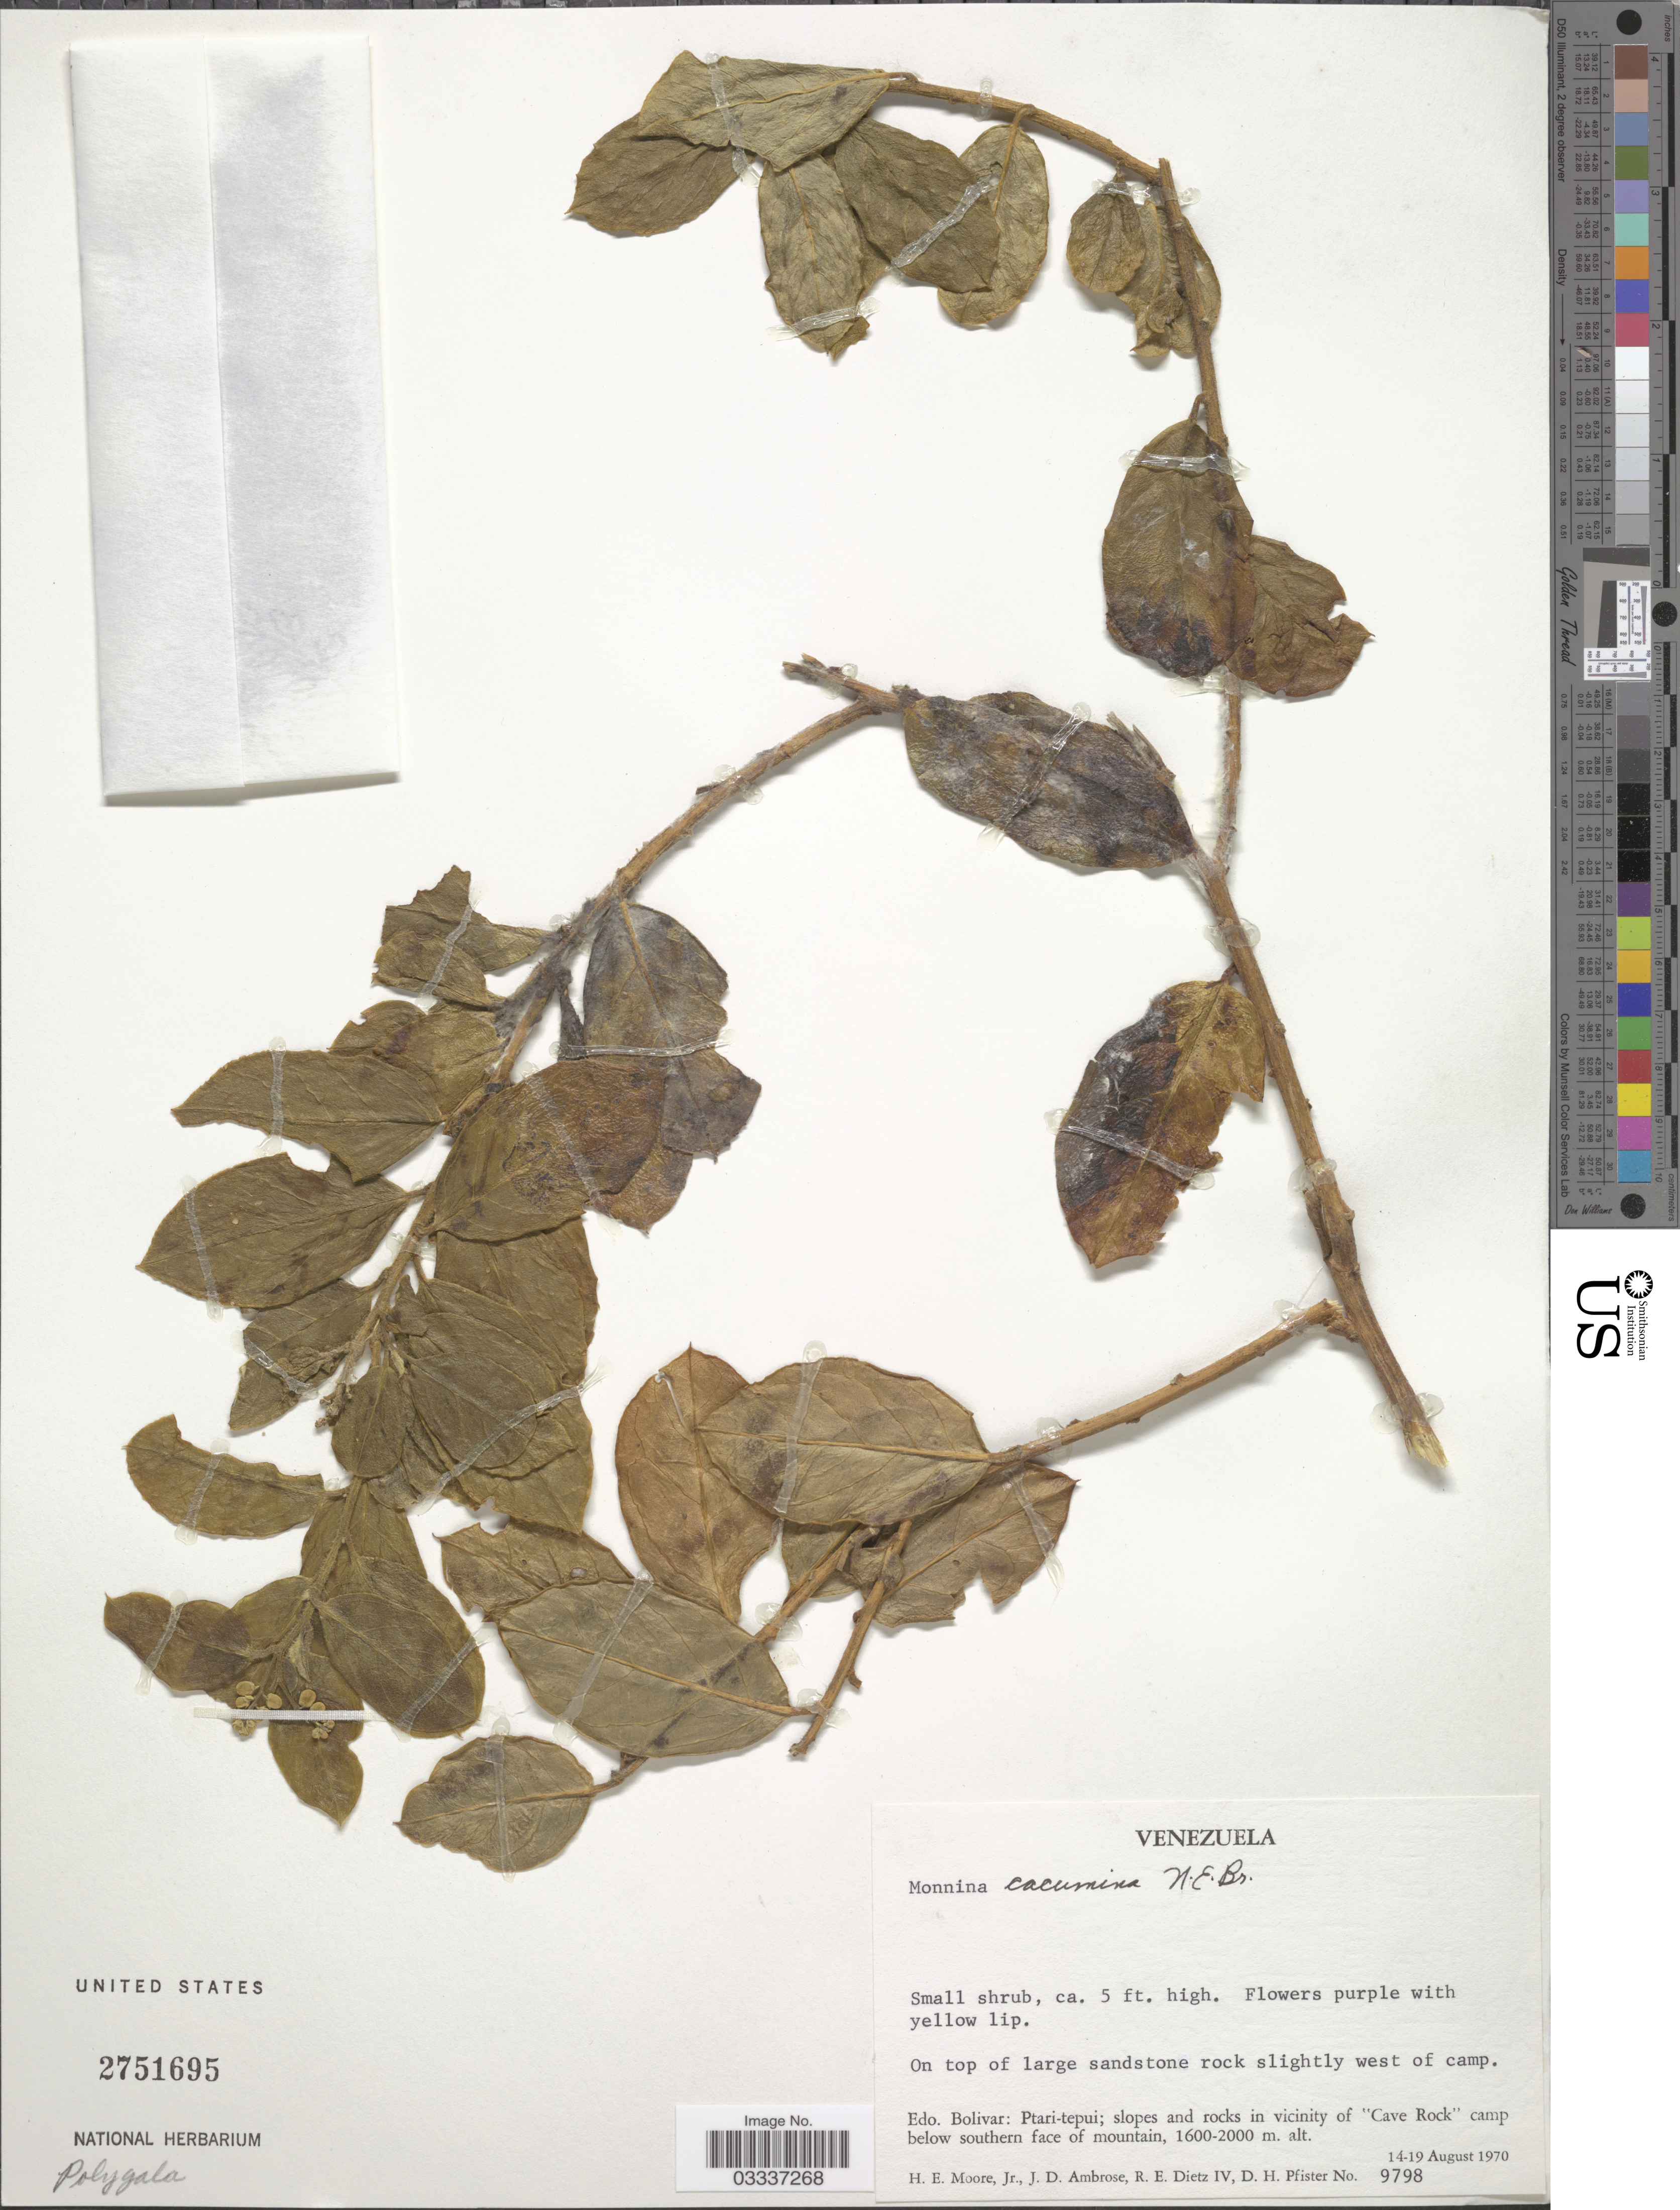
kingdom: Plantae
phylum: Tracheophyta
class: Magnoliopsida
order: Fabales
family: Polygalaceae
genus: Monnina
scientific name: Monnina cacumina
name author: N.E. Br.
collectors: H. Moore, J. D. Ambrose, R. Dietz & D. H. Pfister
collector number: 9798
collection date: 1970-08-14/1970-08-19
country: Venezuela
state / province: Bolivar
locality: Ptari-tepui; slopes and rocks in vicinity of "Cave Rock" camp below southern face of mountain.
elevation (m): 1600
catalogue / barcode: US 2751695